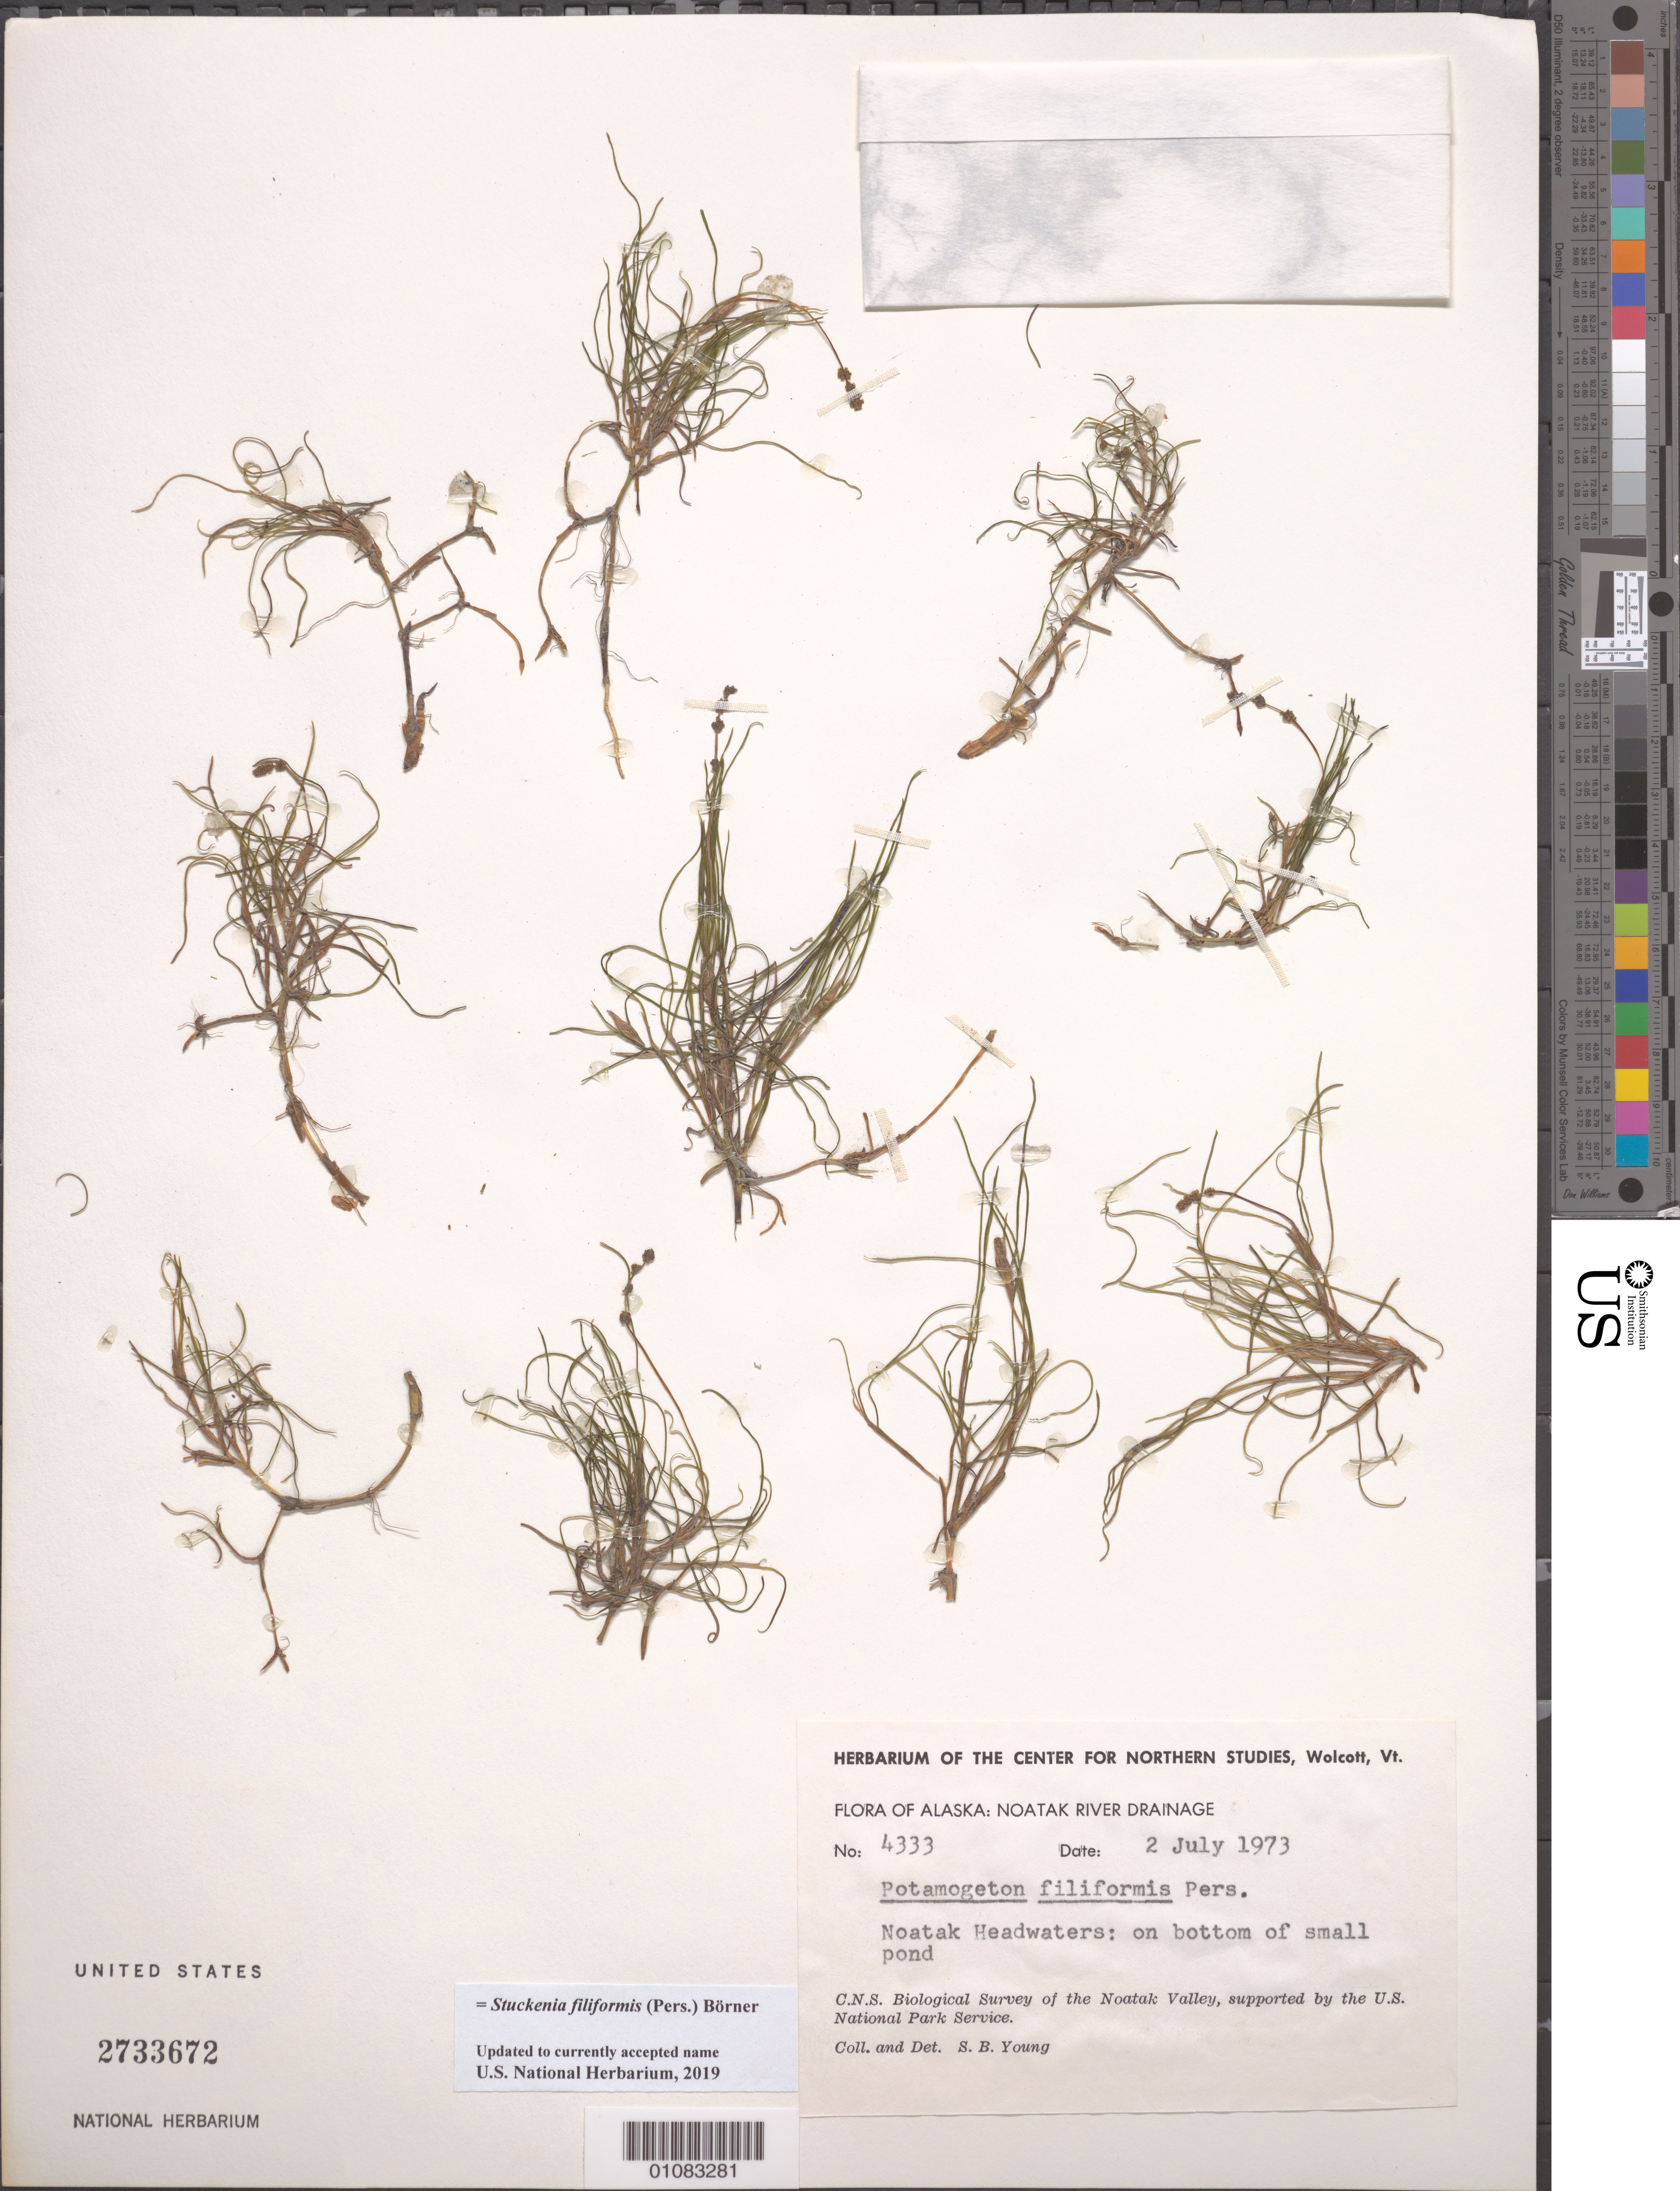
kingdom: Plantae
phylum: Tracheophyta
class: Liliopsida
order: Alismatales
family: Potamogetonaceae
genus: Stuckenia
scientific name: Stuckenia filiformis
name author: (Pers.) Börner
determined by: Strong, Mark T., (BOT), Smithsonian Institution - National Museum of Natural History (UNITED STATES)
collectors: S. Young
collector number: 4333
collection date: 1973-07-02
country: United States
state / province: Alaska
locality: Noatak Headwater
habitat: On bottom of small pond.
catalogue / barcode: US 2733672